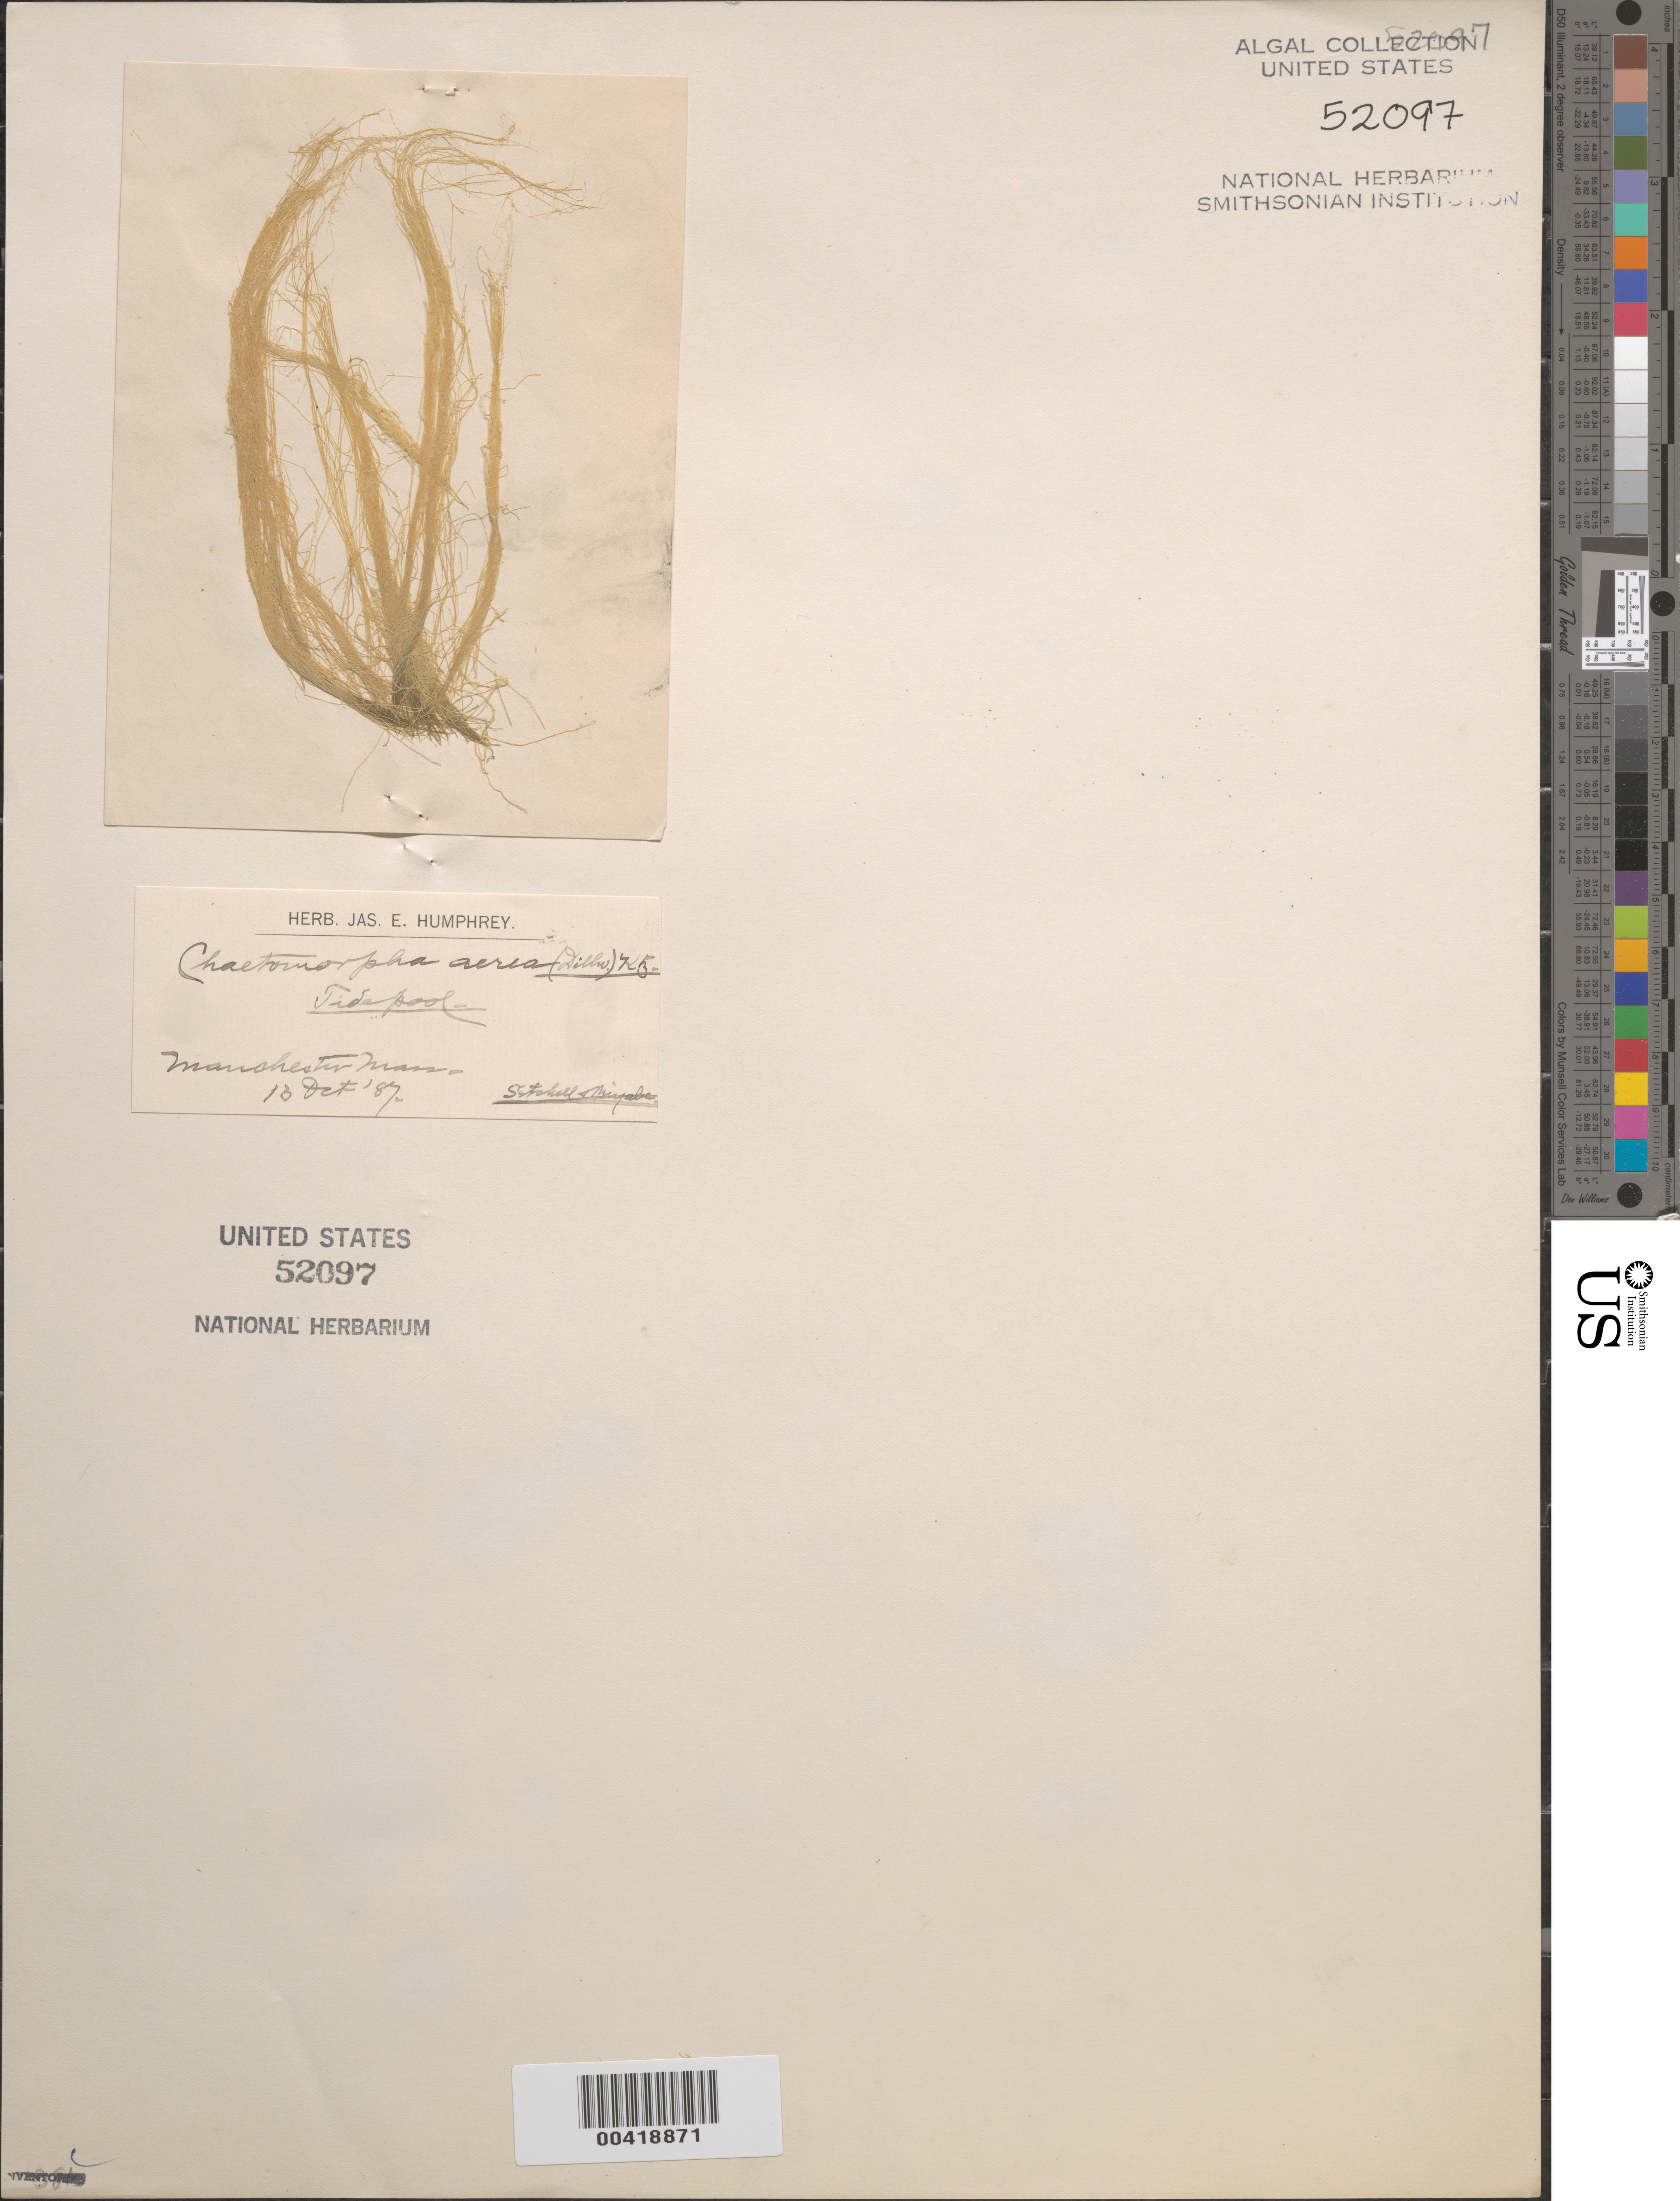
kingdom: Plantae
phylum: Chlorophyta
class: Ulvophyceae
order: Cladophorales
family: Cladophoraceae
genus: Chaetomorpha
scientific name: Chaetomorpha aerea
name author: (Dillwyn) Kütz.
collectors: W. Setchell & K. Miyabe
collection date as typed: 13 Oct 1887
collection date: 1887-10-13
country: United States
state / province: Massachusetts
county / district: Essex County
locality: Manchester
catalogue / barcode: US 52097